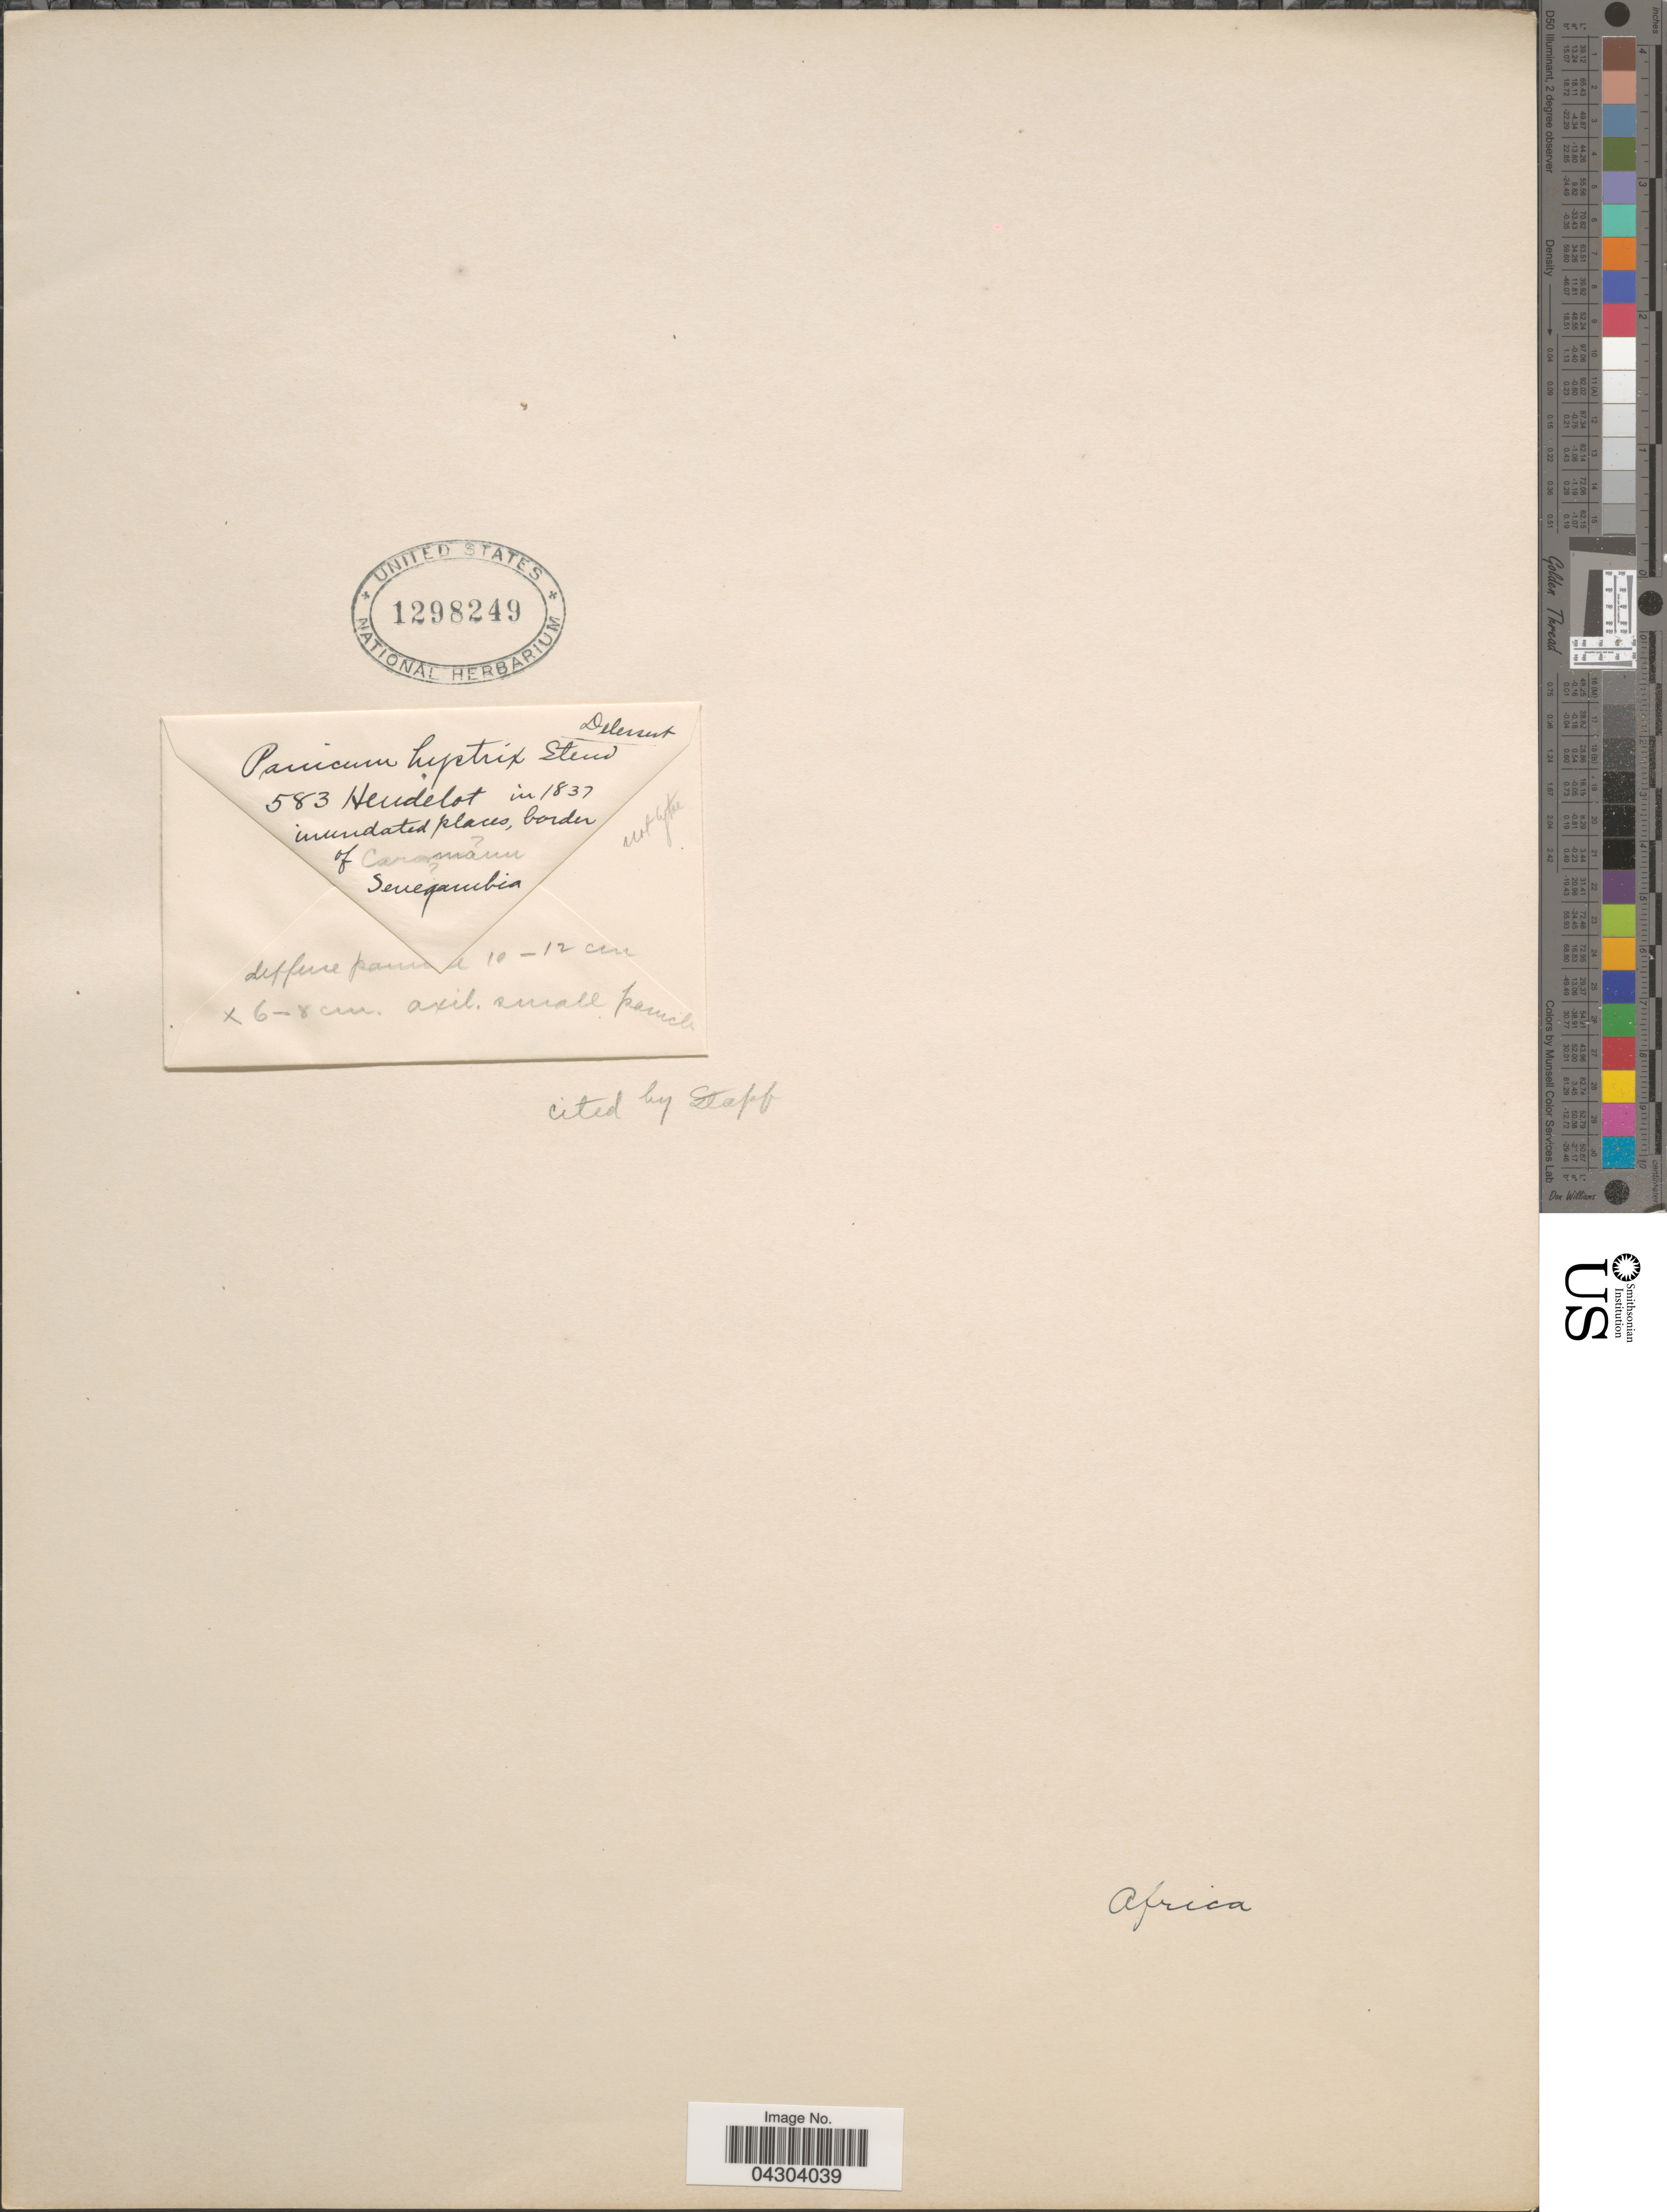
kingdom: Plantae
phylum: Tracheophyta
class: Liliopsida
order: Poales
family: Poaceae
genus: Panicum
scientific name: Panicum tenellum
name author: Lam.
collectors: -. Hendelot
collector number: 583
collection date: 1837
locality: Border of Caramanu [unsure placement]. Senegambia. Africa.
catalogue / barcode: US 1298249